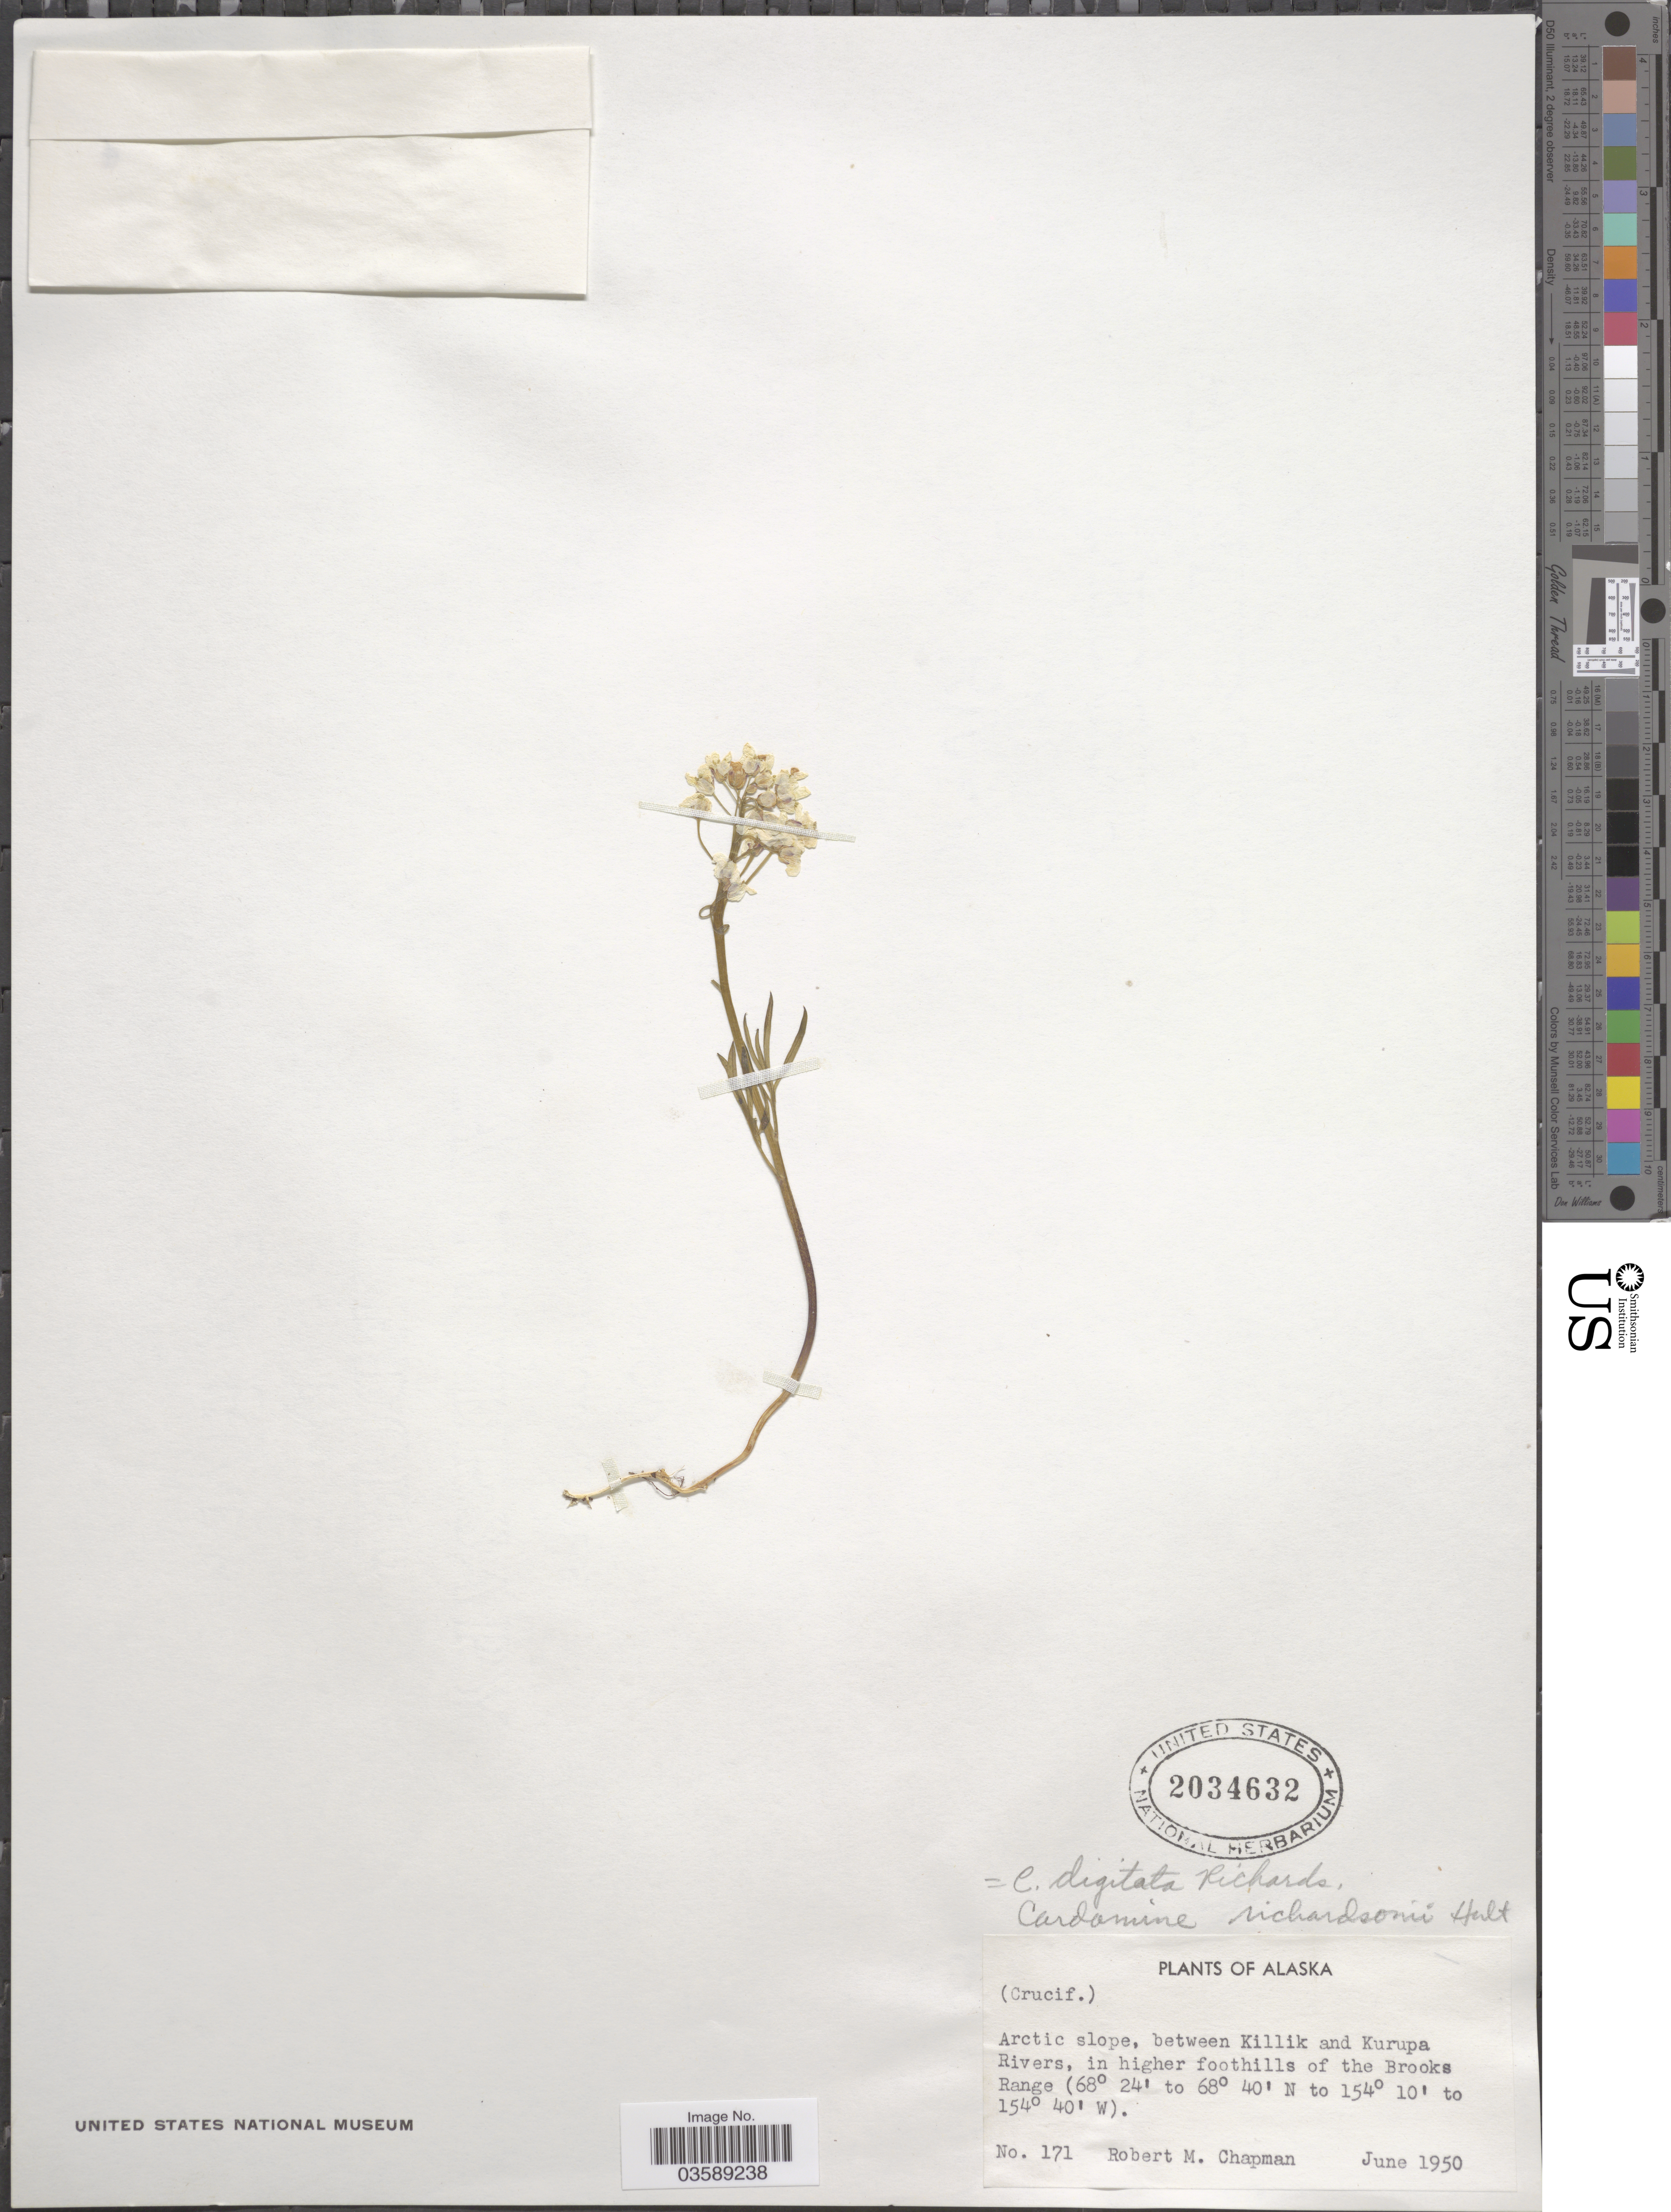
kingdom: Plantae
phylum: Tracheophyta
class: Magnoliopsida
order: Brassicales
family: Brassicaceae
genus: Cardamine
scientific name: Cardamine digitata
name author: Richardson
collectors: R. M. Chapman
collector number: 171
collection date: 1950-06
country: United States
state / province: Alaska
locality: Arctic slope, between Killik and Kurupa Rivers, in higher foothills of the Brooks Range.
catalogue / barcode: US 2034632